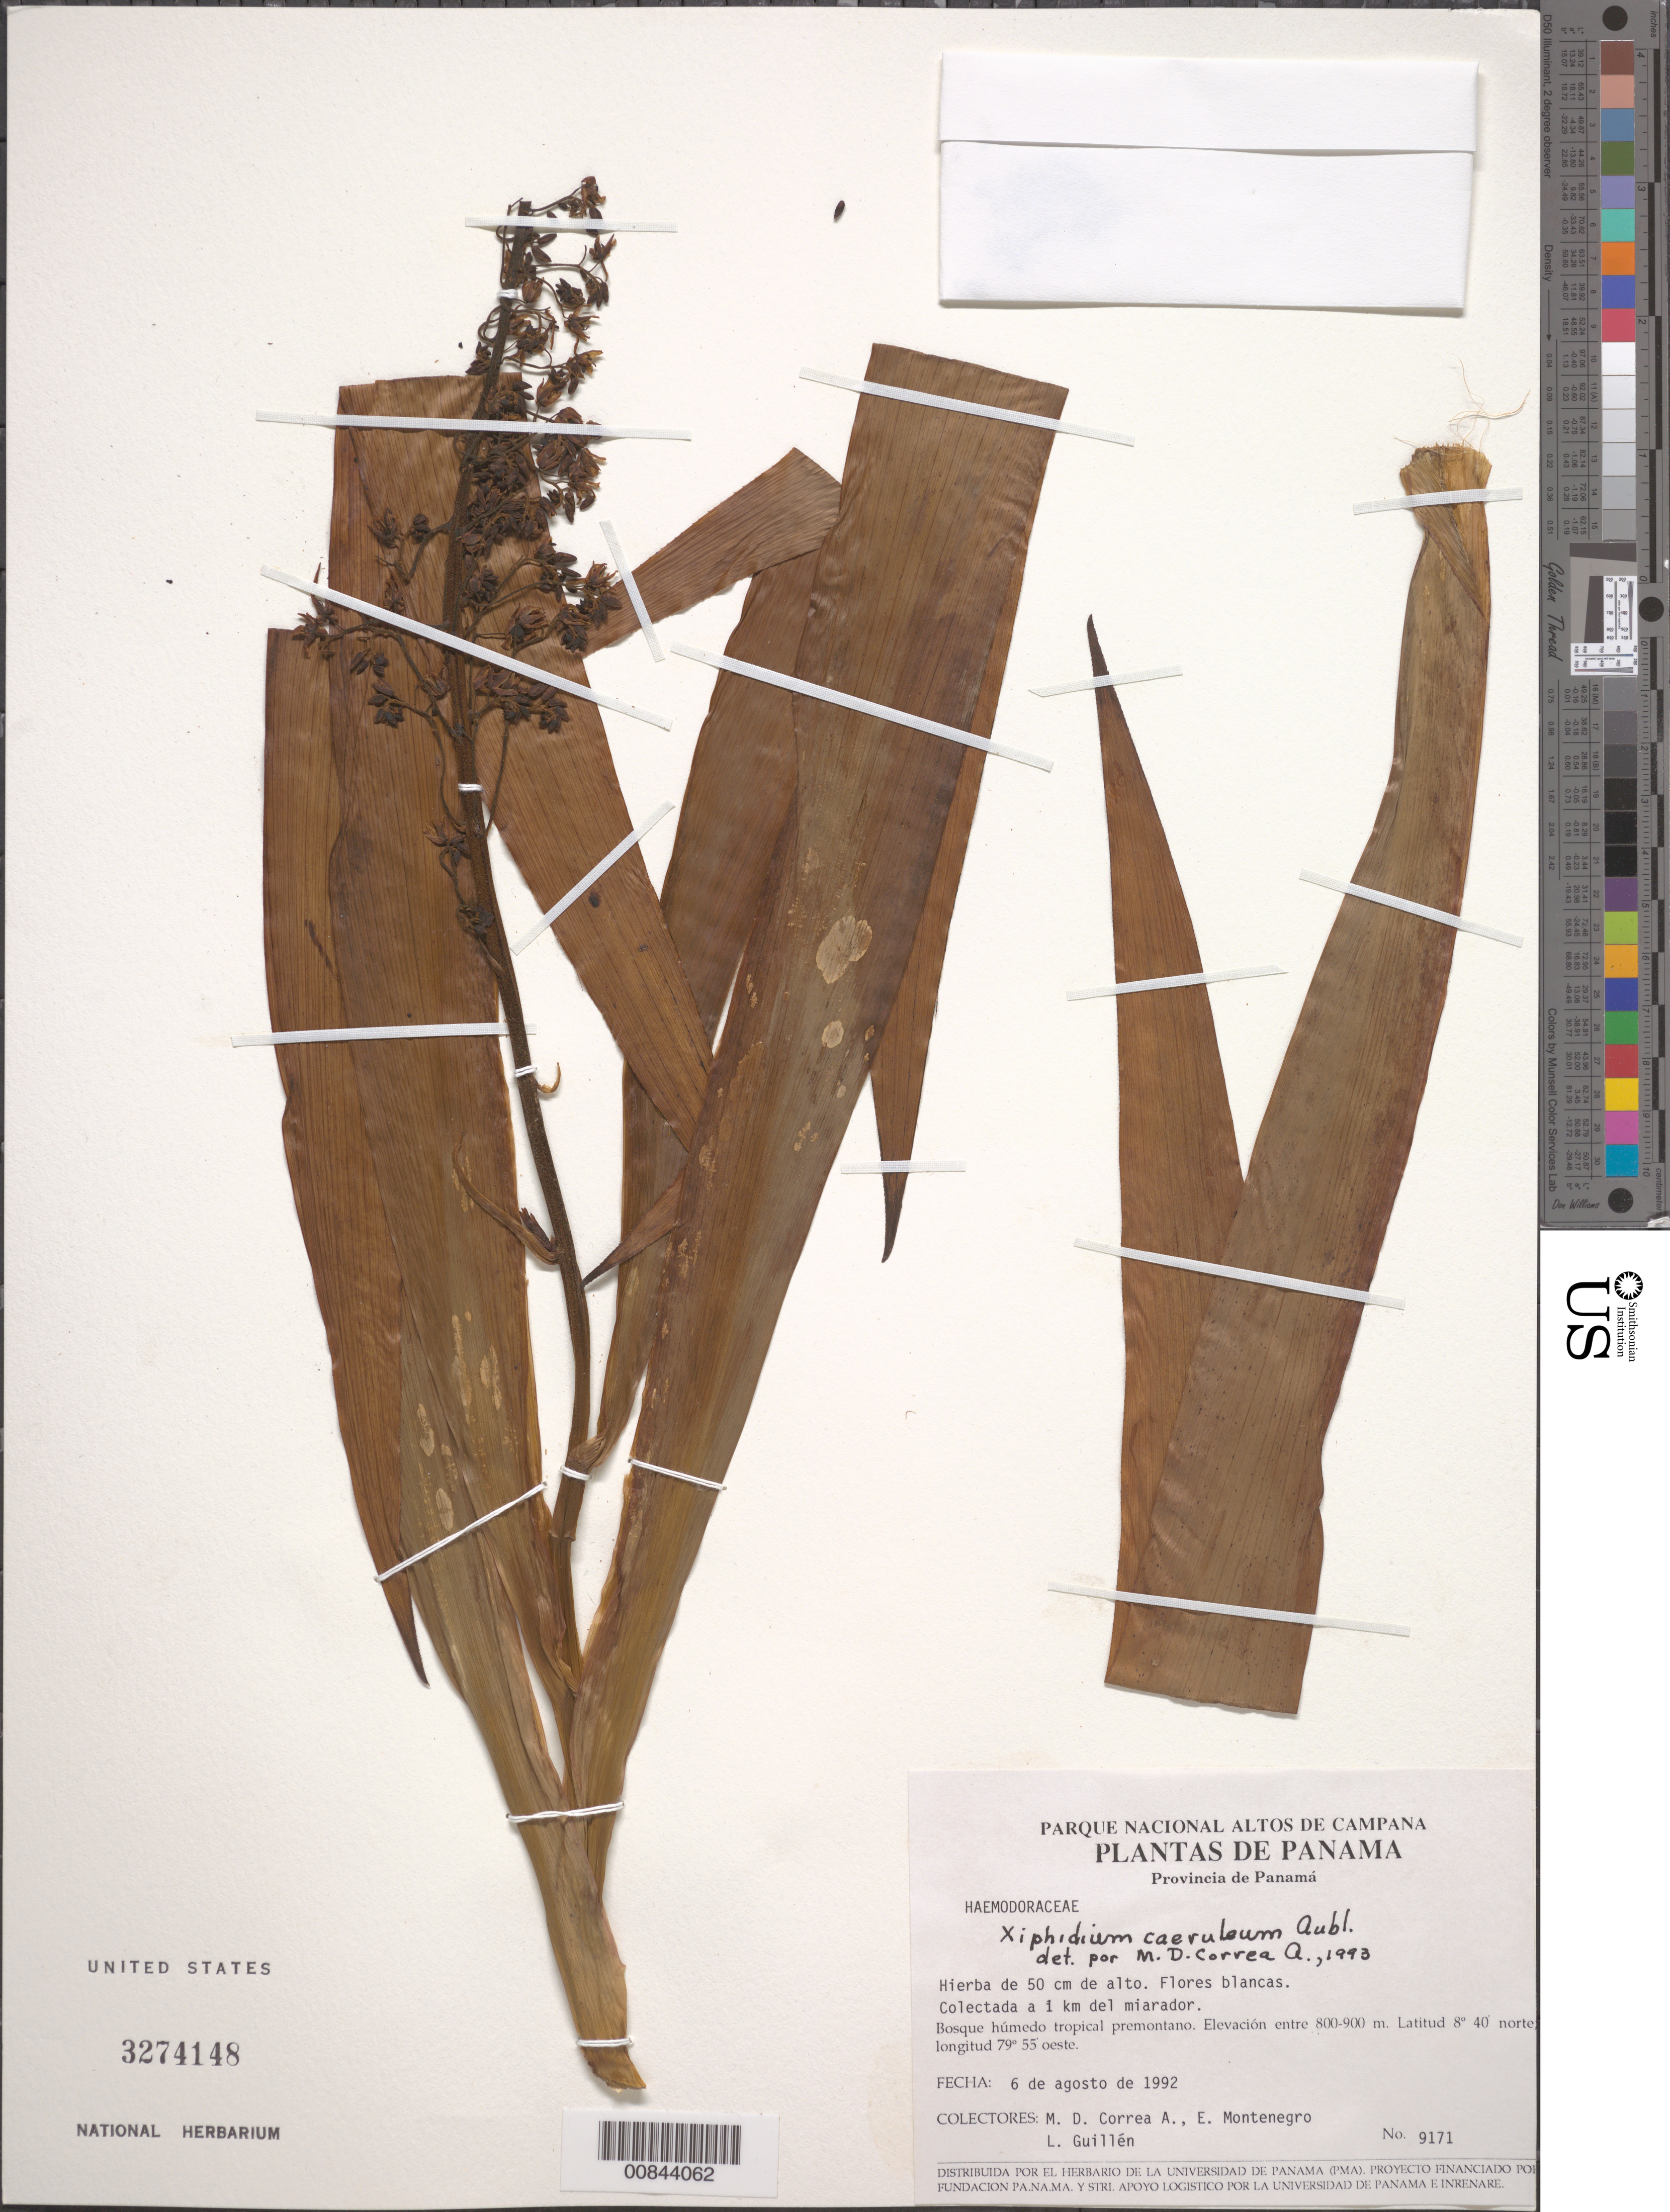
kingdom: Plantae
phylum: Tracheophyta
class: Liliopsida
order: Commelinales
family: Haemodoraceae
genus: Xiphidium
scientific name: Xiphidium caeruleum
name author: Aubl.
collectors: M. D. Corrêa-A., E. Montenegro & L. Guillén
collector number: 9171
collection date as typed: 06 Aug 1992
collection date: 1992-08-06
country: Panama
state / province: Panamá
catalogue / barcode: US 3274148